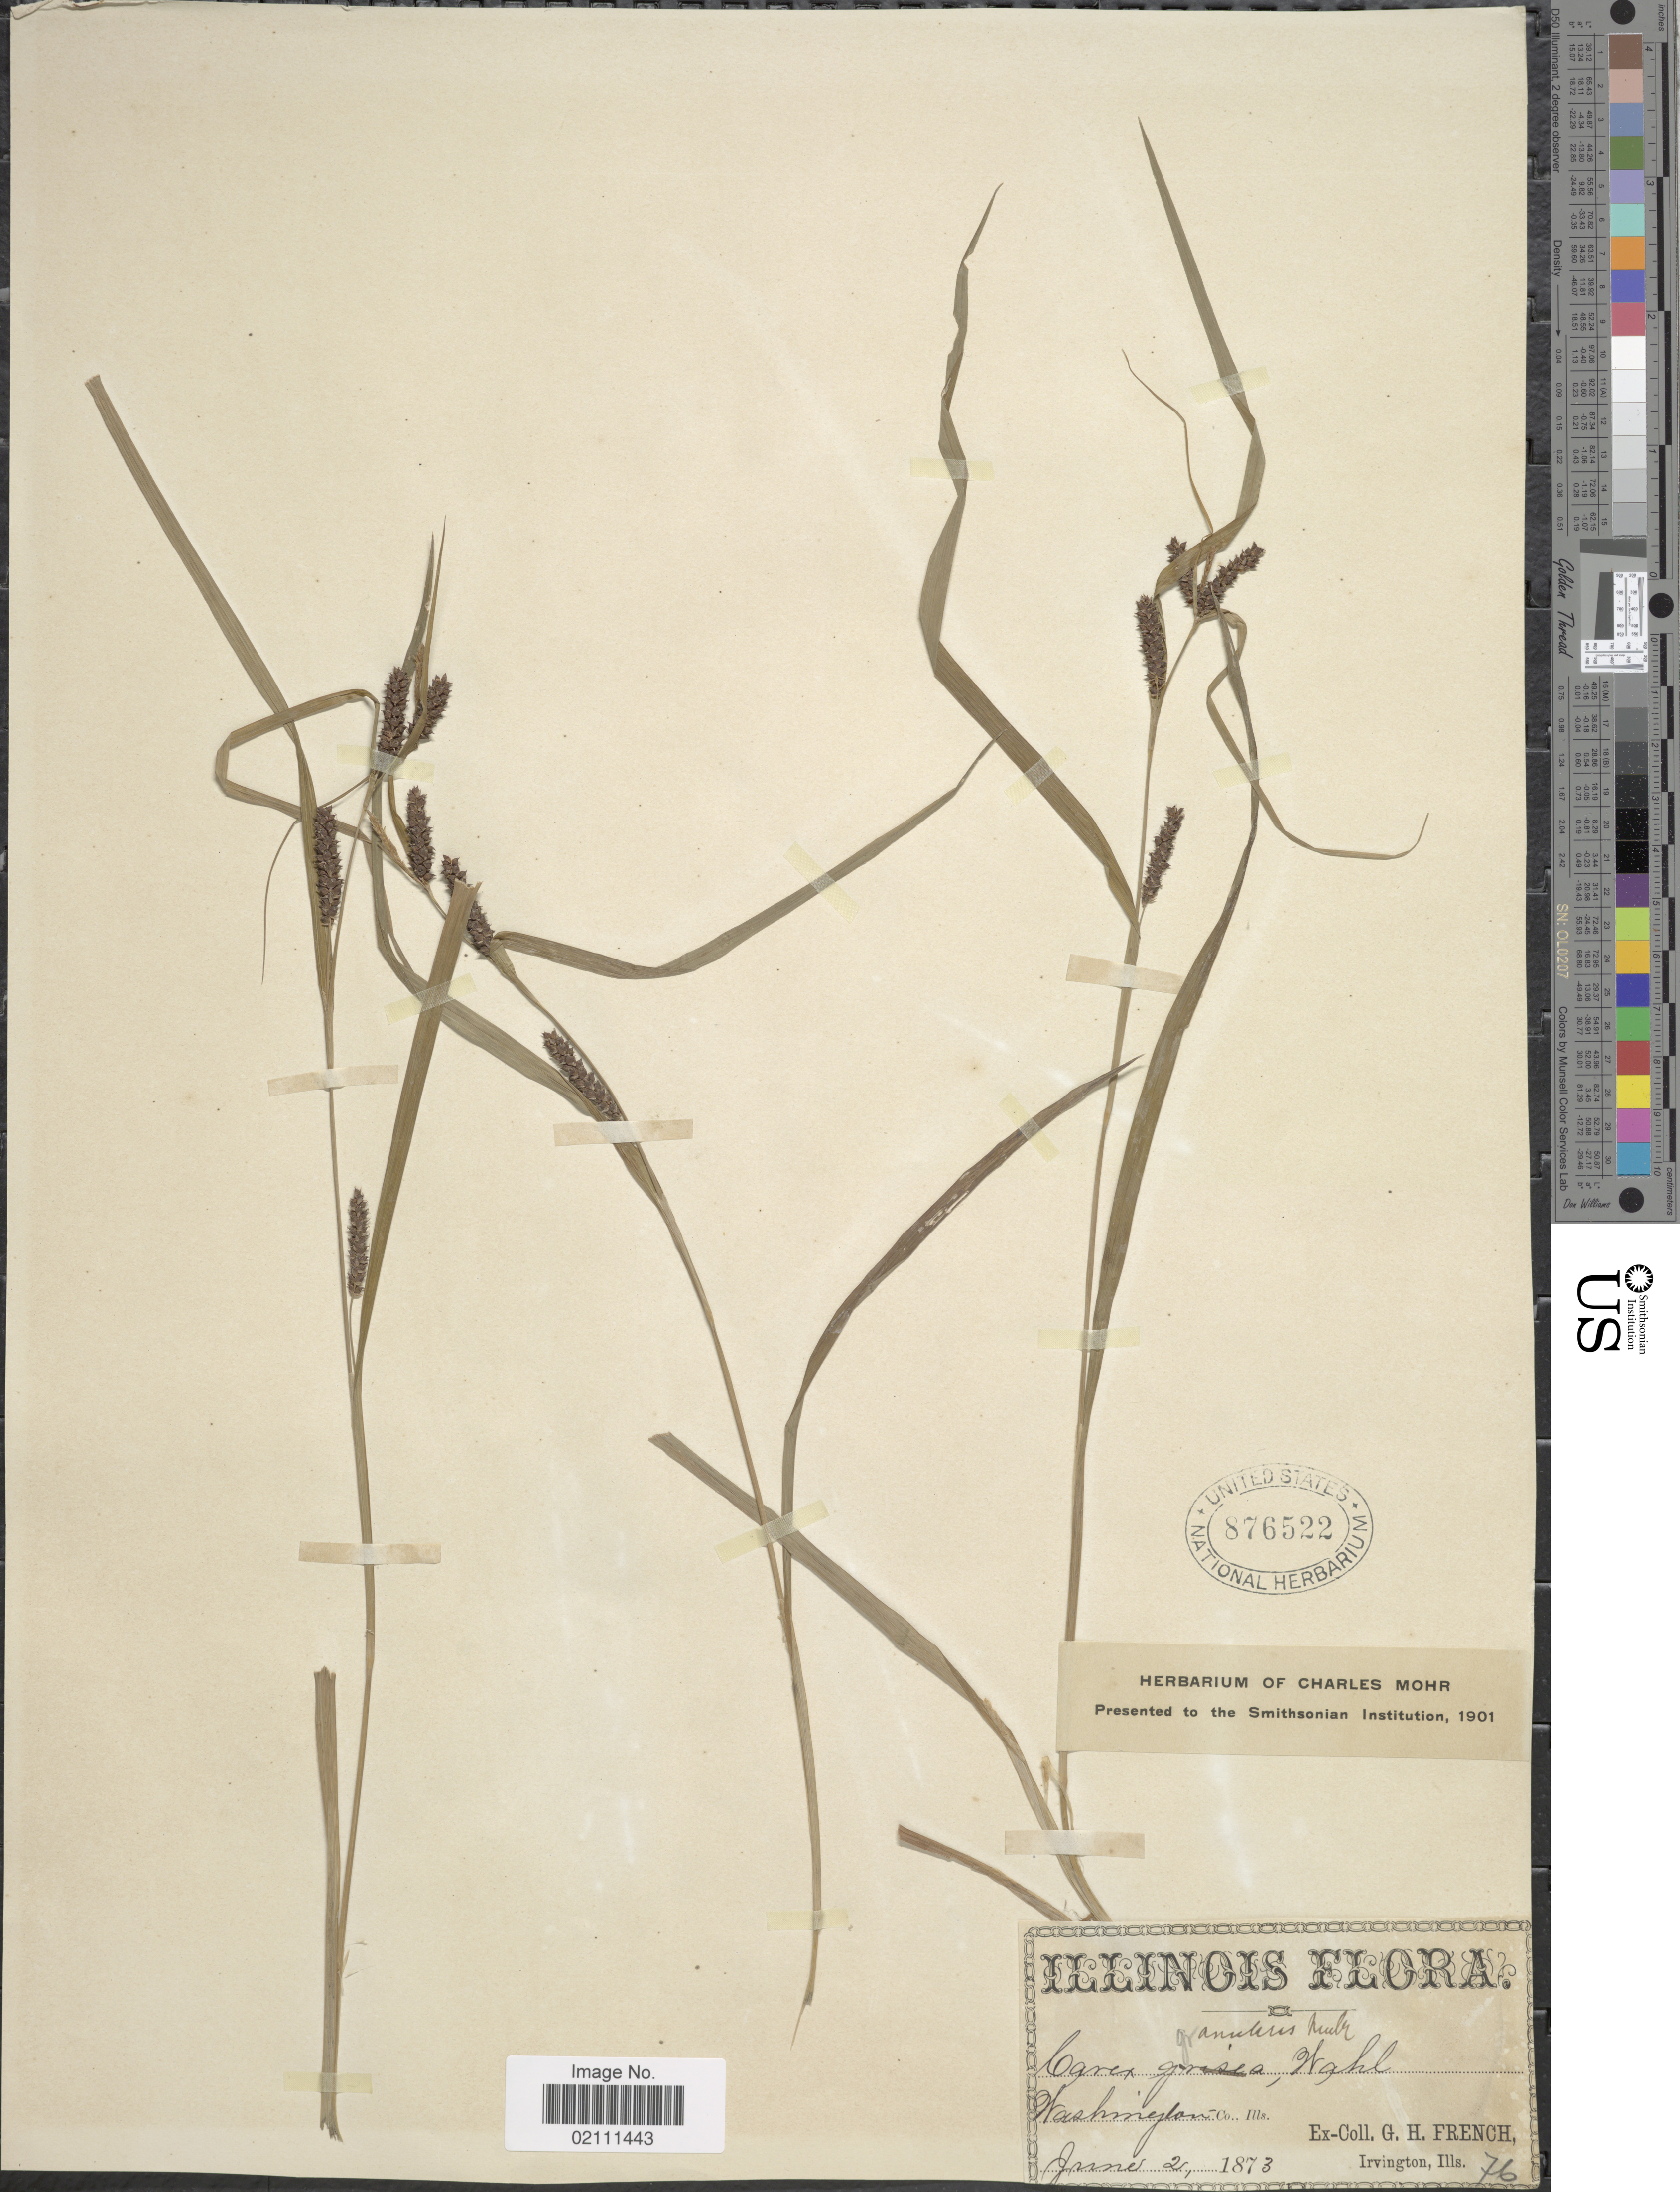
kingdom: Plantae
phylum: Tracheophyta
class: Liliopsida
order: Poales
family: Cyperaceae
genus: Carex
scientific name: Carex granularis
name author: Muhl. ex Willd.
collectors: G. H. French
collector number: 76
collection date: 1873-06-02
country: United States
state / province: Illinois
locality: Washington Co.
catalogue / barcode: US 876522